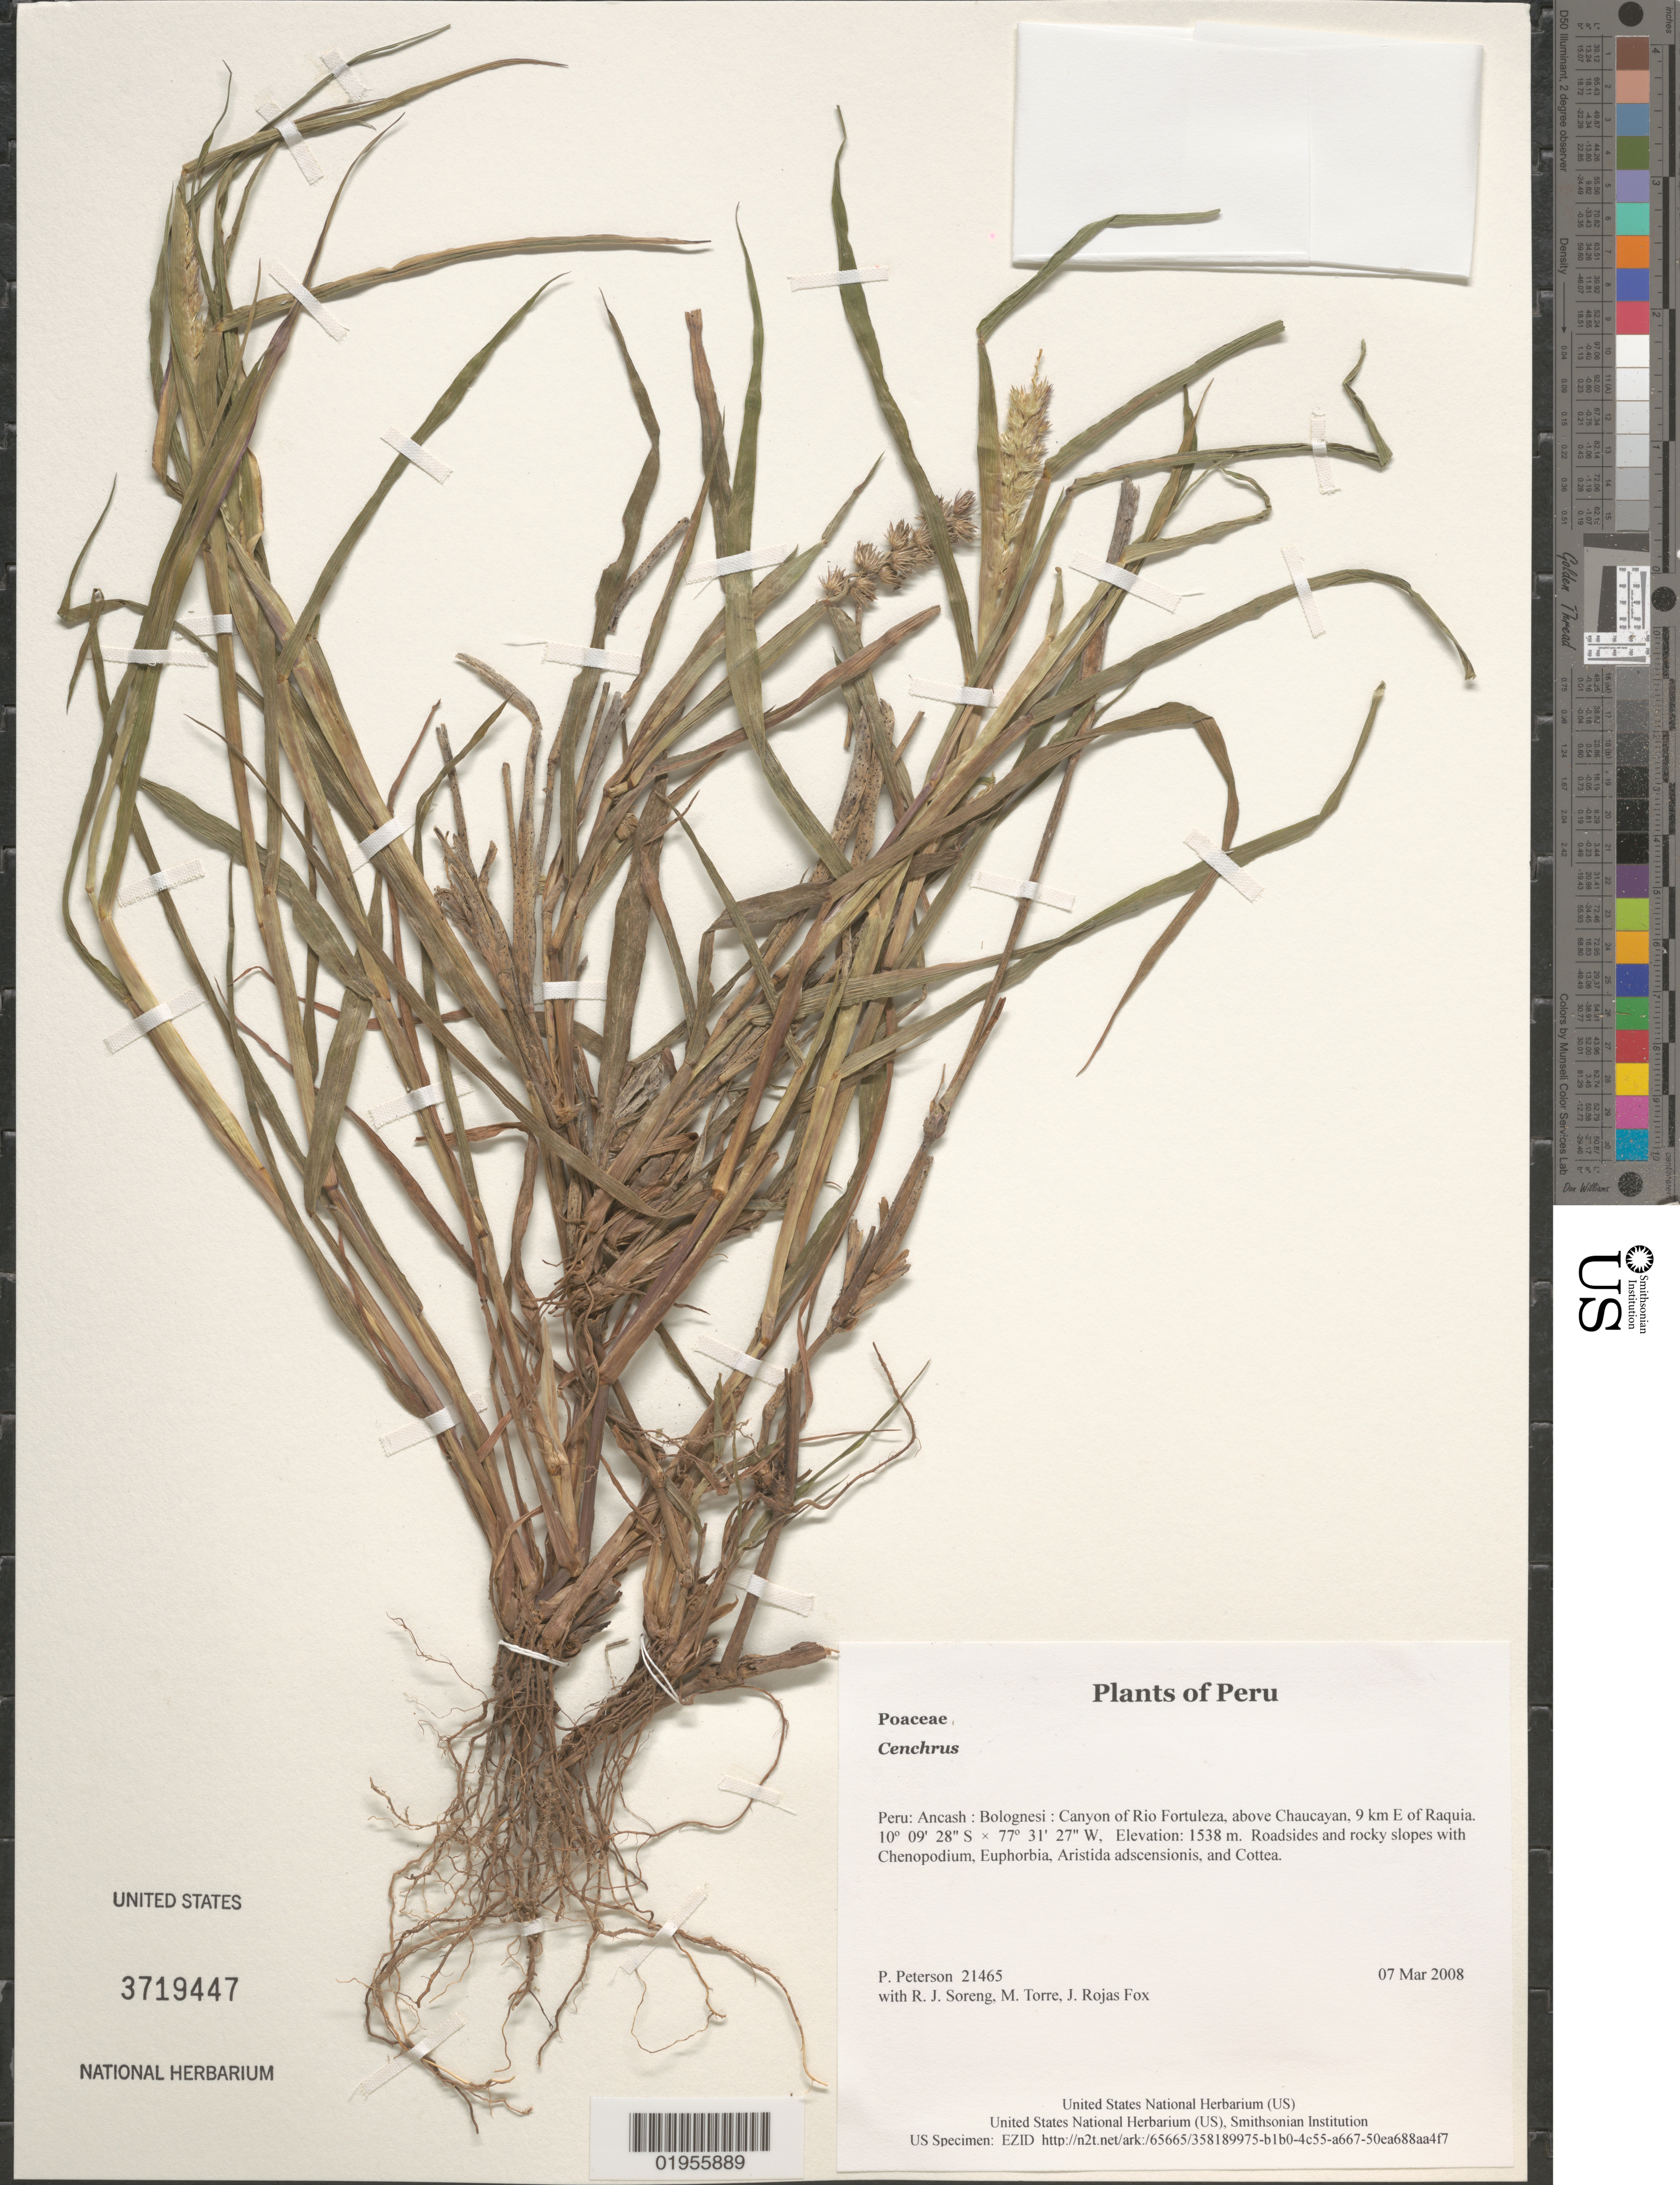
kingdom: Plantae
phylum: Tracheophyta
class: Liliopsida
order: Poales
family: Poaceae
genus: Cenchrus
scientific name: Cenchrus sp.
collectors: P. M. Peterson, R. J. Soreng, M. Torre & J. Rojas Fox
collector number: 21465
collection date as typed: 07 Mar 2008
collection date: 2008-03-07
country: Peru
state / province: Ancash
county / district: Bolognesi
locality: Canyon of Rio Fortuleza, above Chaucayan, 9 km E of Raquia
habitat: Roadsides and rocky slopes with Chenopodium, Euphorbia, Aristida adscensionis, and Cottea.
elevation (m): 1538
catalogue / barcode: US 3719447